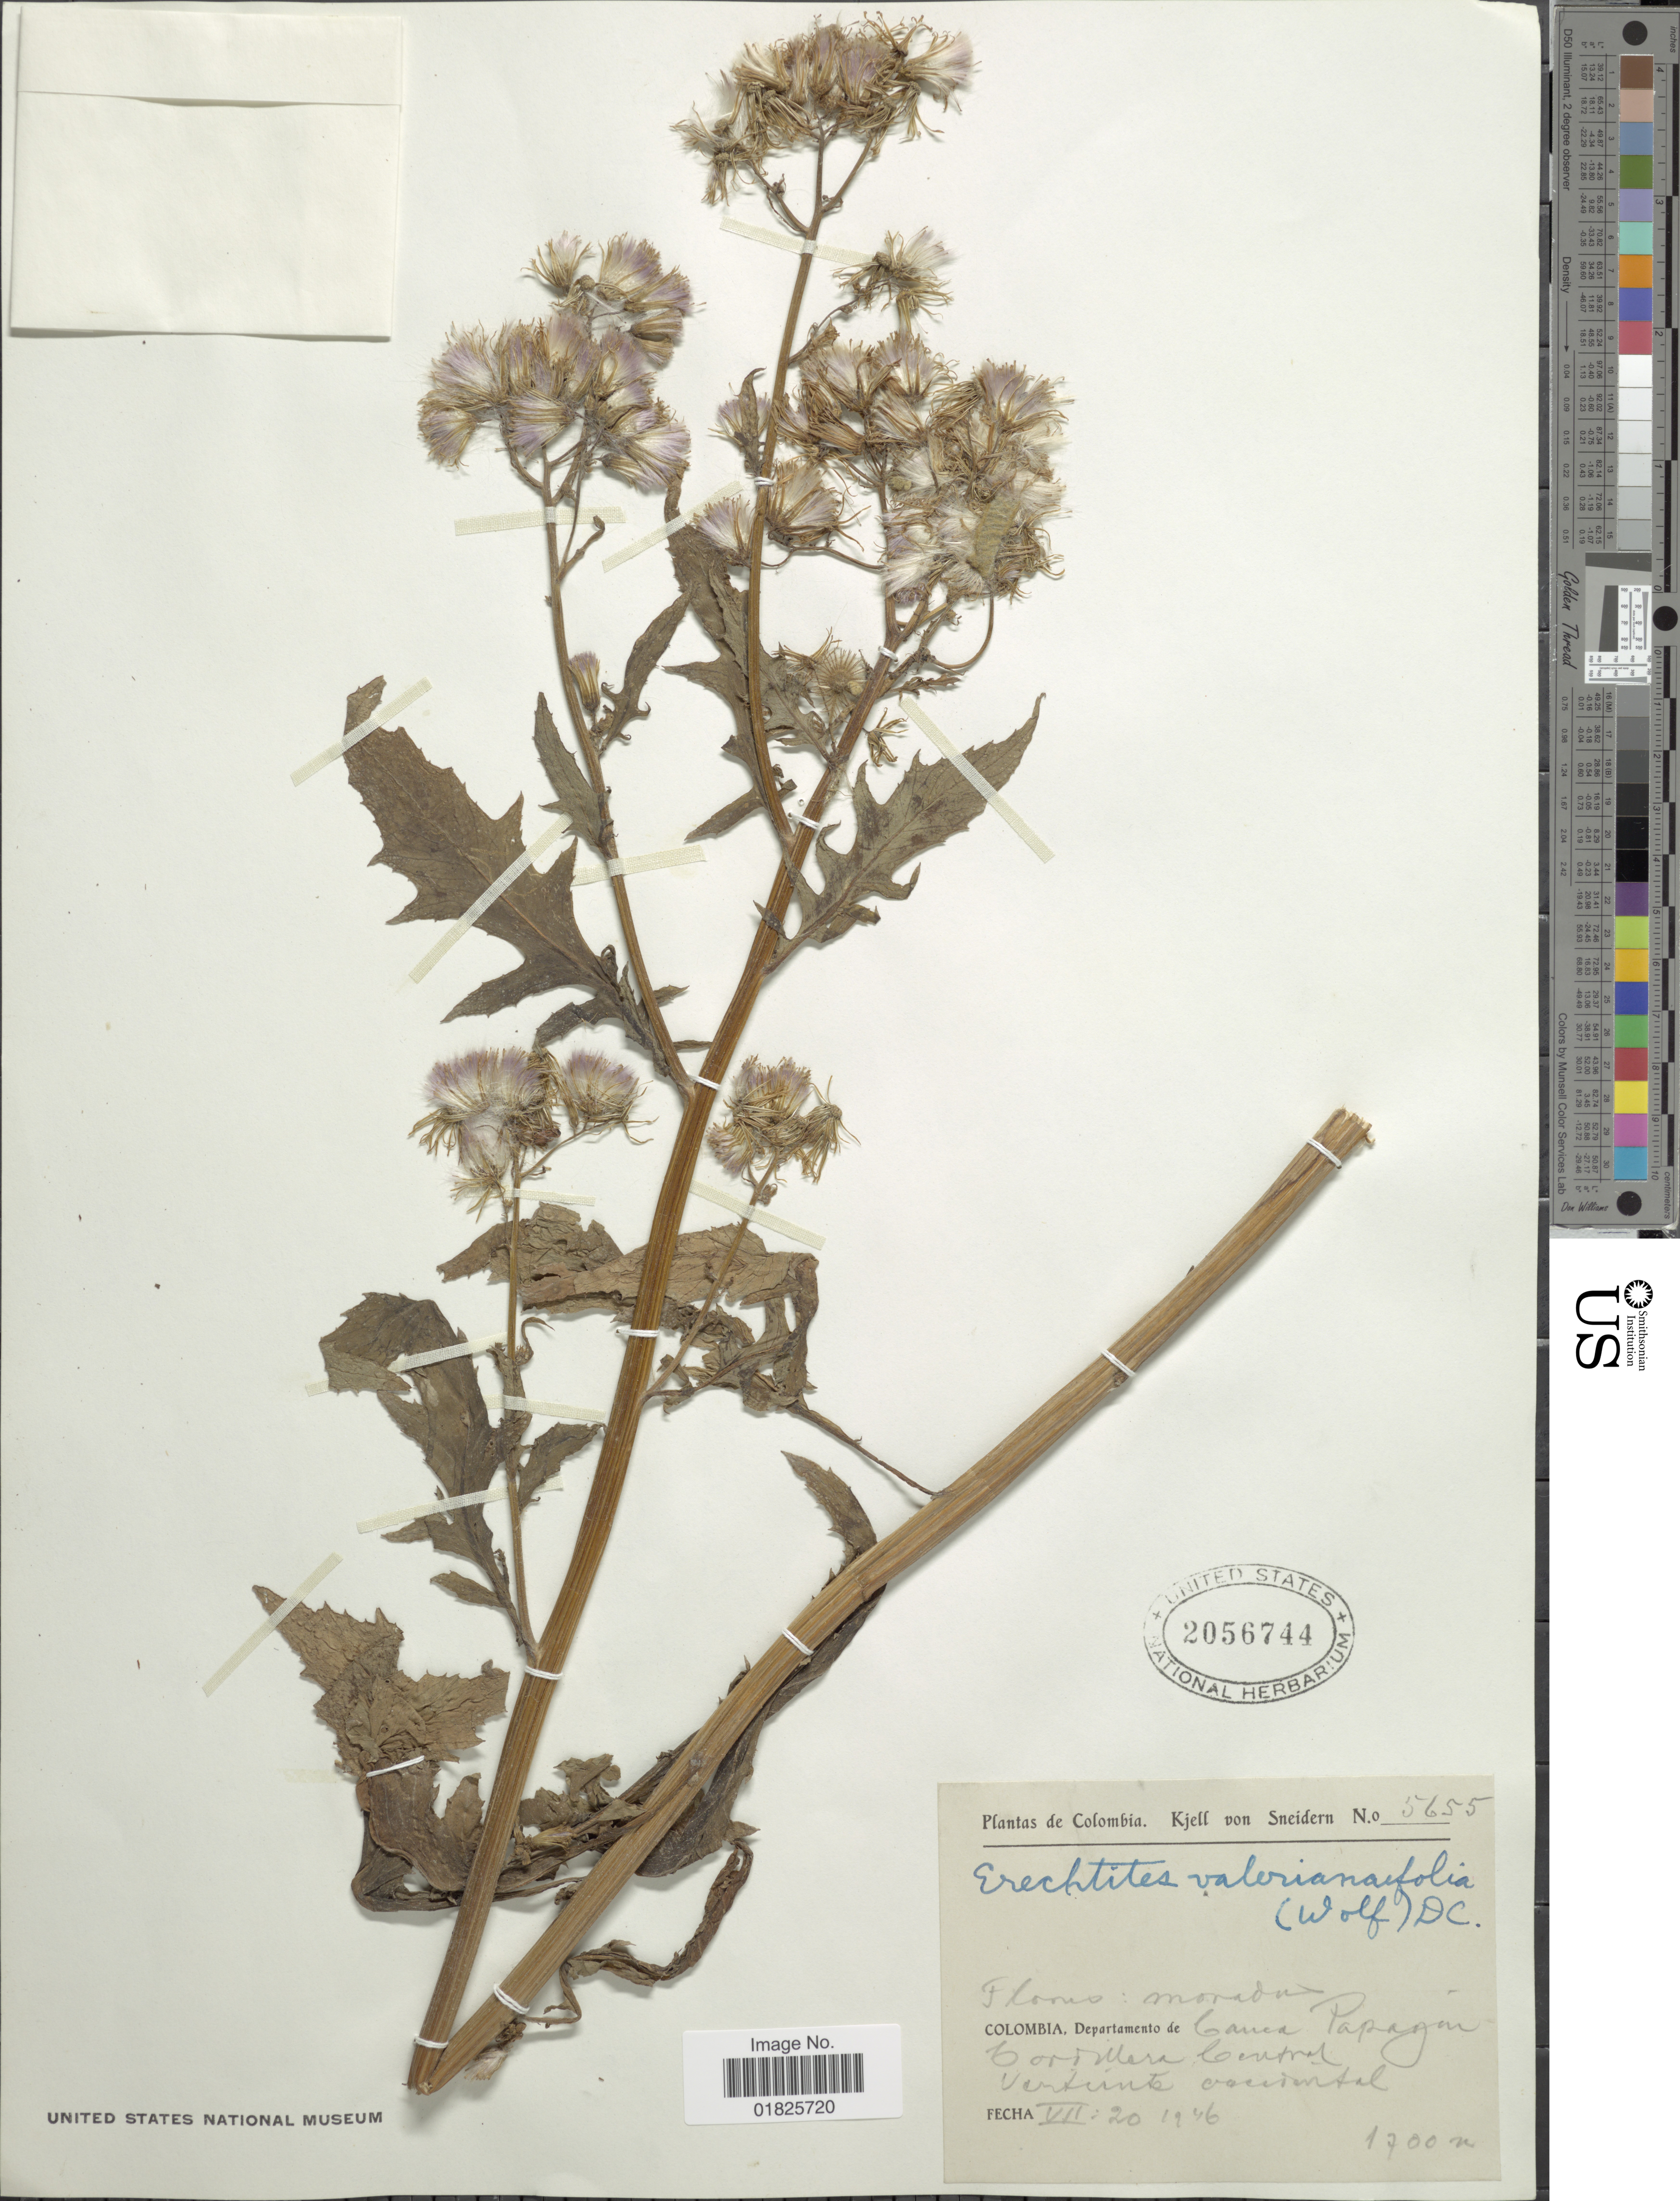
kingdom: Plantae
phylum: Tracheophyta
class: Magnoliopsida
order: Asterales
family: Asteraceae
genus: Erechtites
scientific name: Erechtites valerianifolius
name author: (Link ex Spreng.) DC.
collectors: K. von Sneidern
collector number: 5655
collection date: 1946-07-20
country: Colombia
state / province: Cauca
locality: Popayan, Cordillera Central occidental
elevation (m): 1700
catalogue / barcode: US 2056744